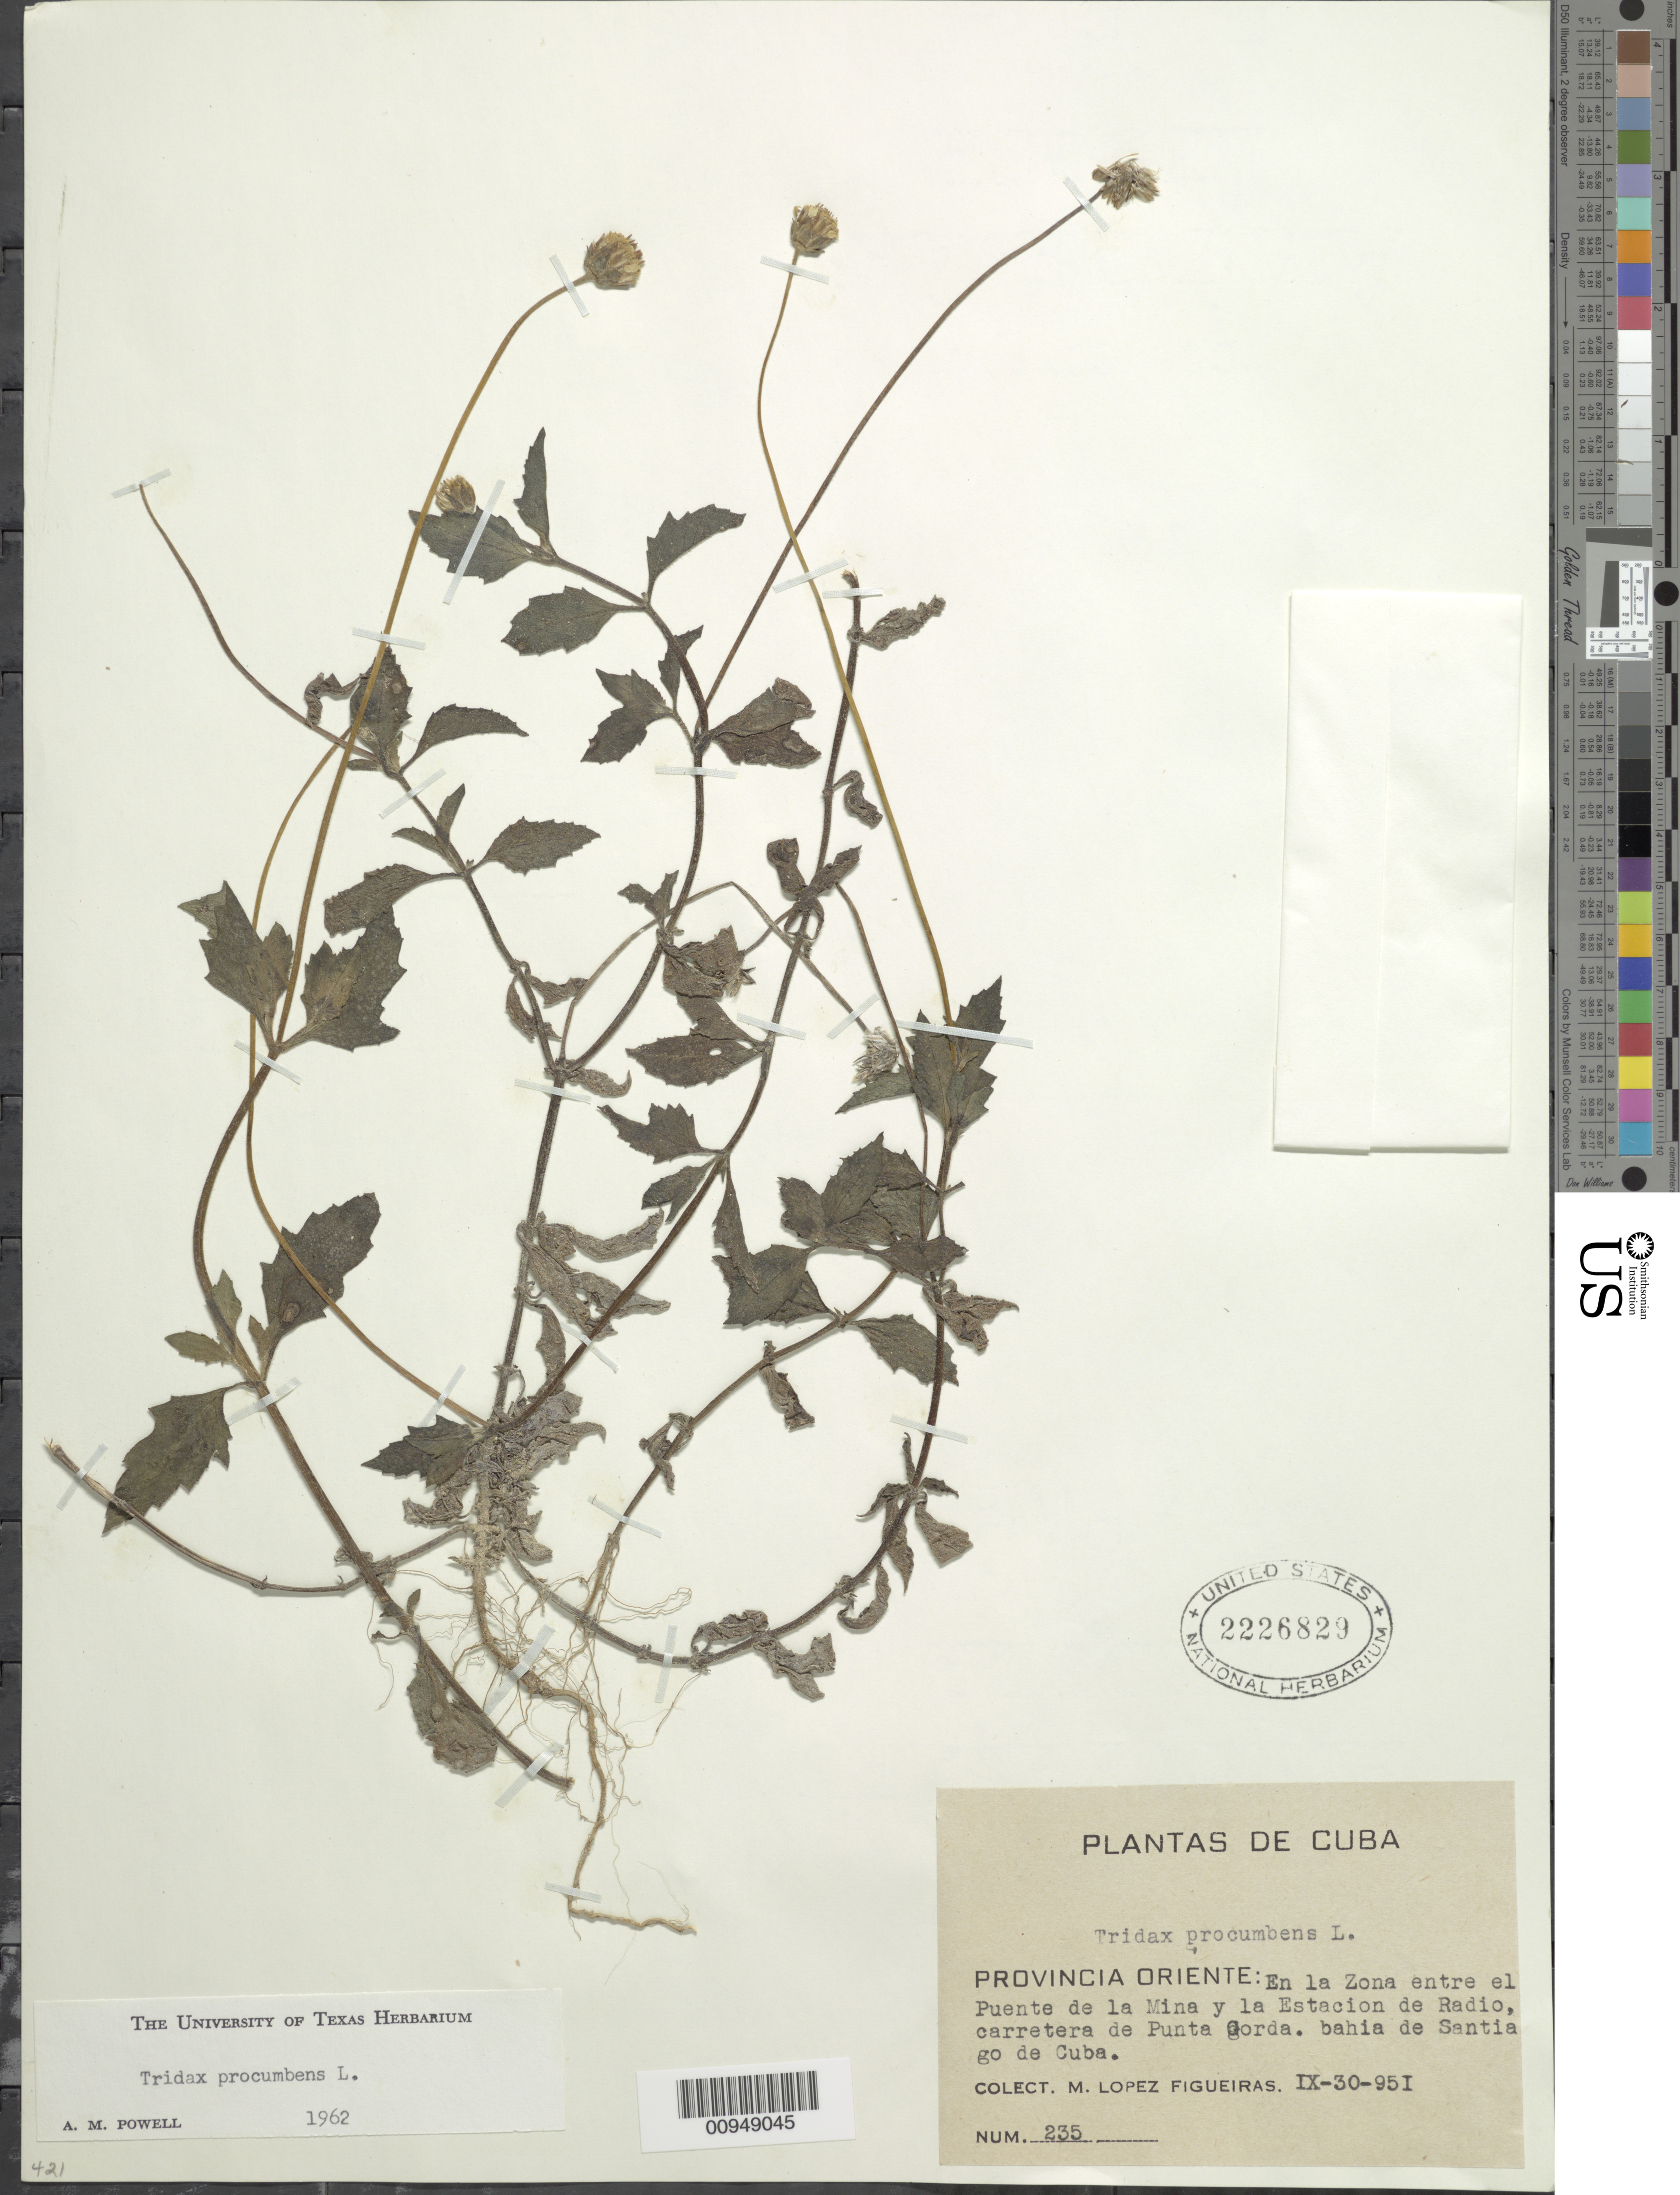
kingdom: Plantae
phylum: Tracheophyta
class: Magnoliopsida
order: Asterales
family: Asteraceae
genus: Tridax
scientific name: Tridax procumbens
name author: L.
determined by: Powell, A. M.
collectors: M. López Figueiras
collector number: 235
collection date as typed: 30 Sep 1951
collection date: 1951-09-30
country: Cuba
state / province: Santiago de Cuba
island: Cuba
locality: En la zona entre el Puente de la Mina y la Estacion de Radio, carretera de Punta Gorda, bahia de Santiago de Cuba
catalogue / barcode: US 2226829